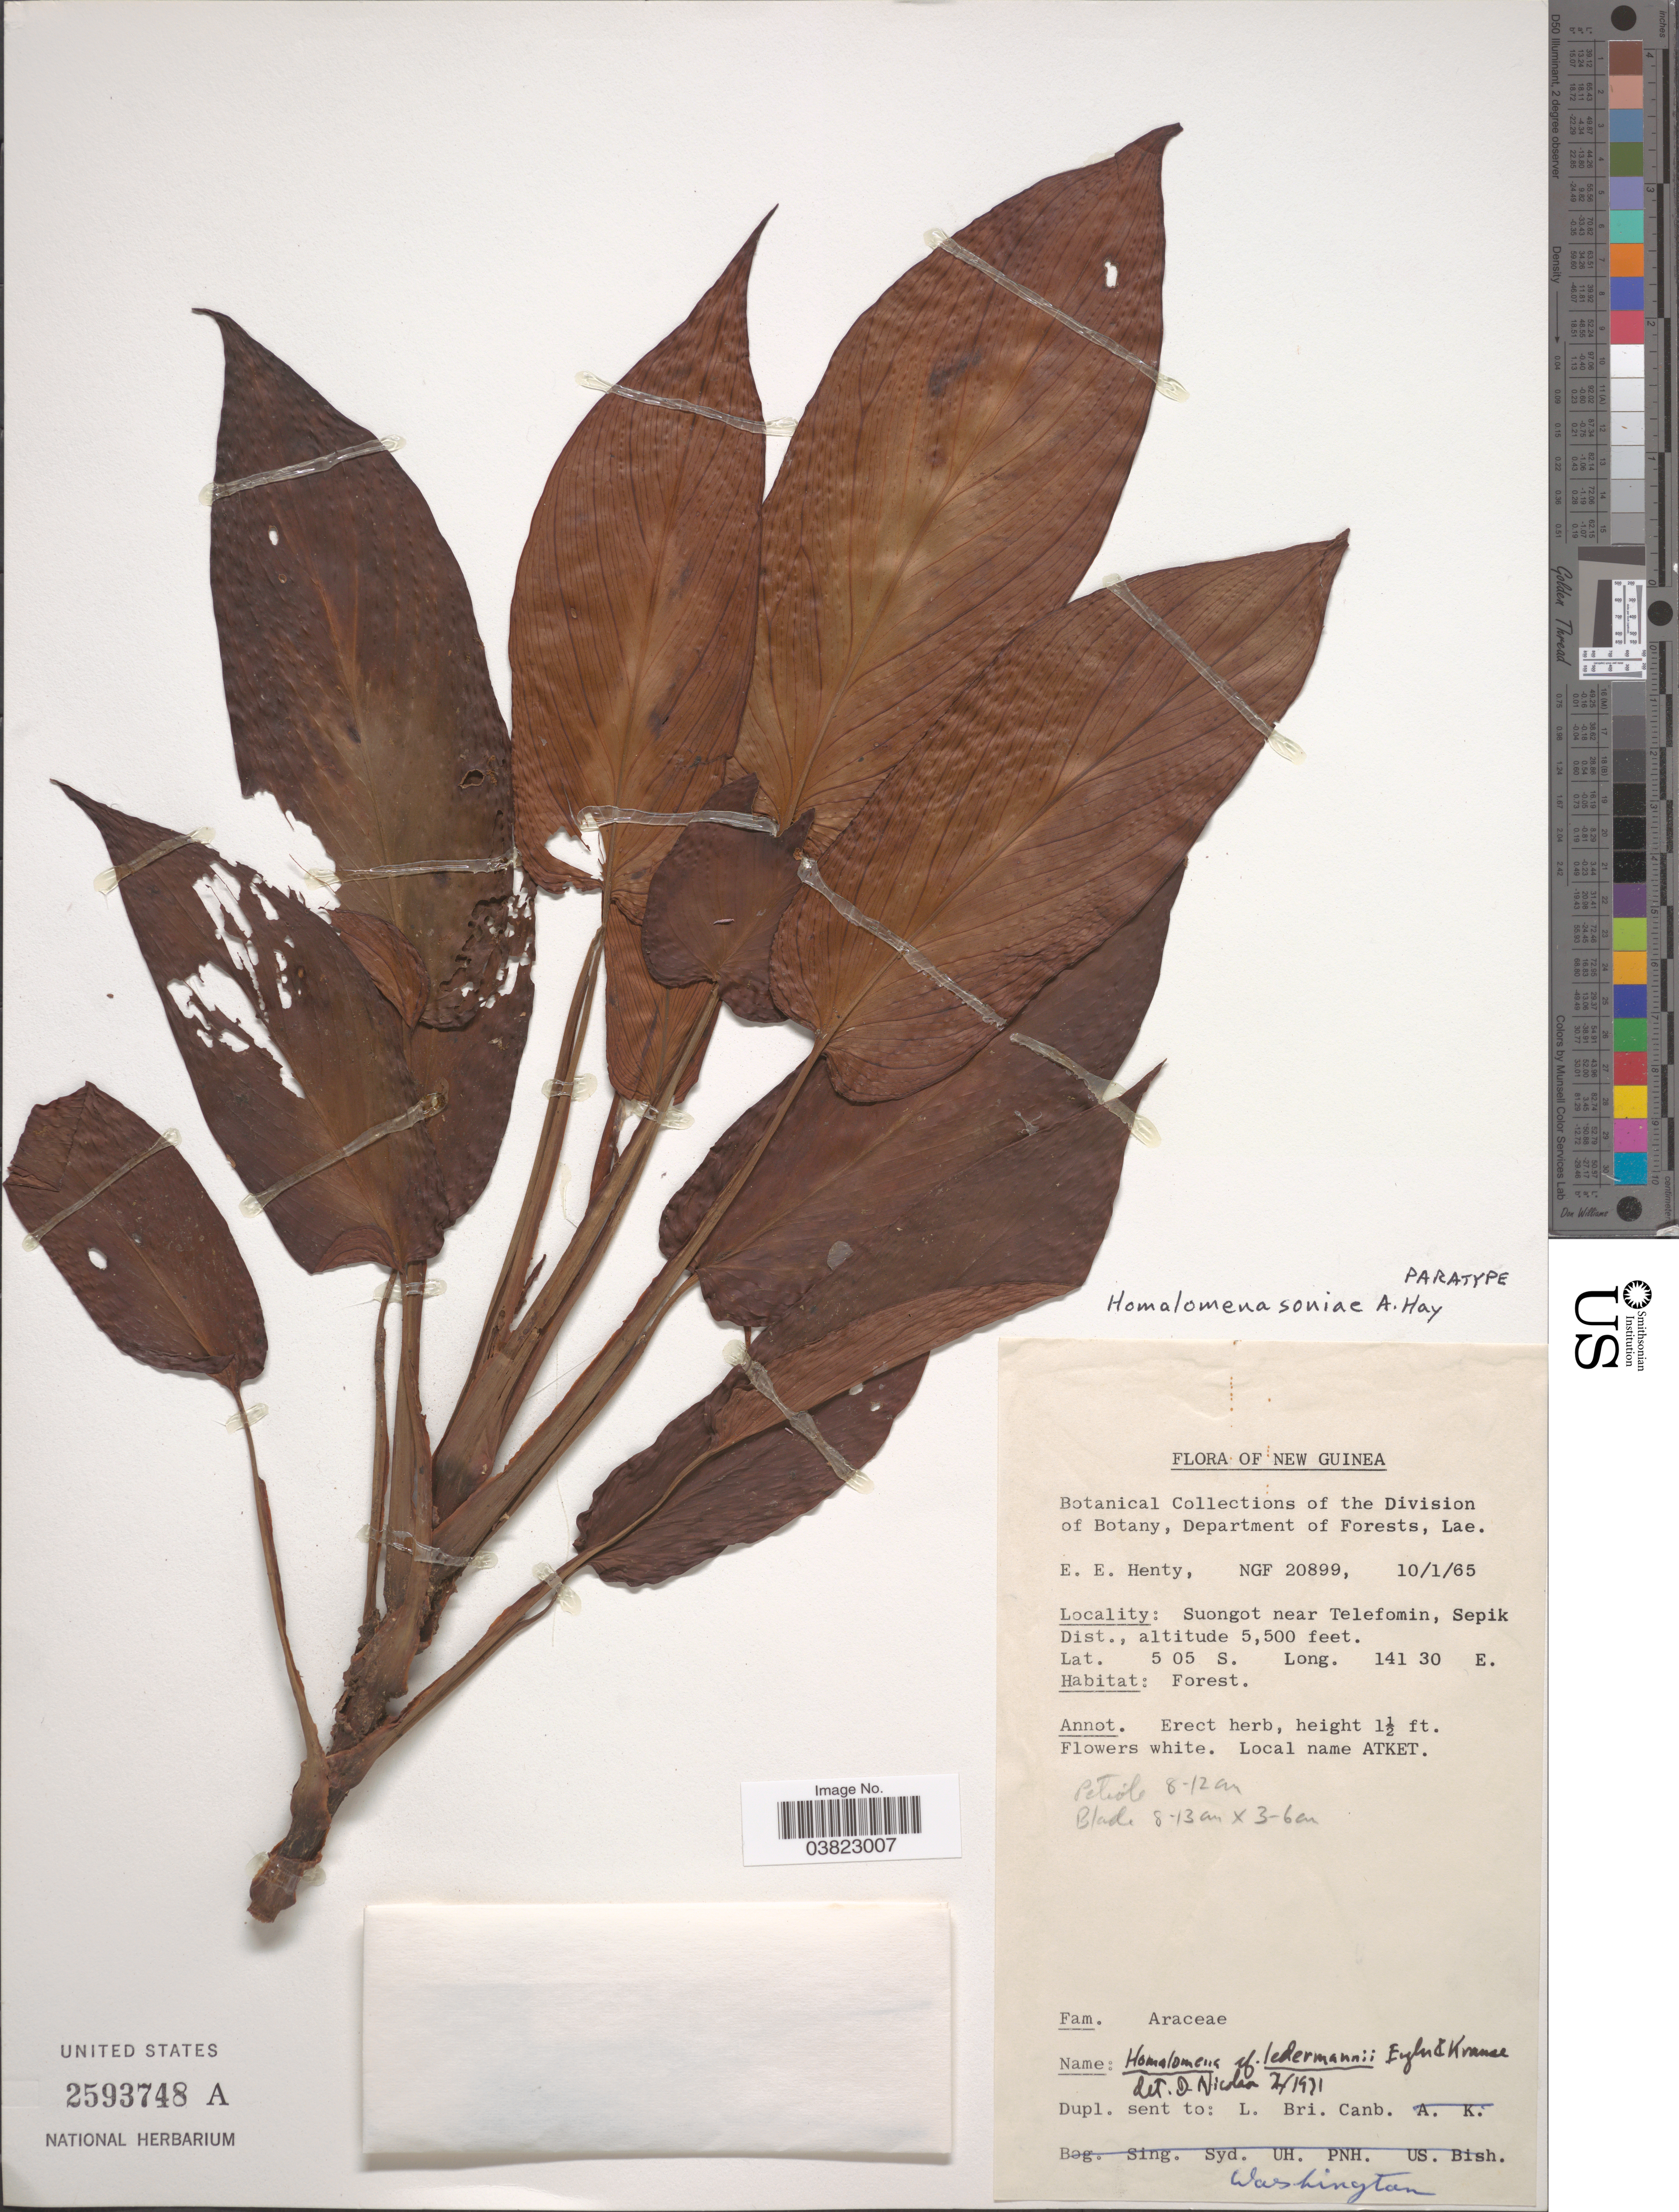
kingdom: Plantae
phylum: Tracheophyta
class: Liliopsida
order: Alismatales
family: Araceae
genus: Homalomena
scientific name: Homalomena soniae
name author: A. Hay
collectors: E. Henty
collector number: NGF 20899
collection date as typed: Transcribed d/m/y: 10/1/65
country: Papua New Guinea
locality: New Guinea. Suongot near Telefomin, Sepik Dist.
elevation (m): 1676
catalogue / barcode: US 2593748A